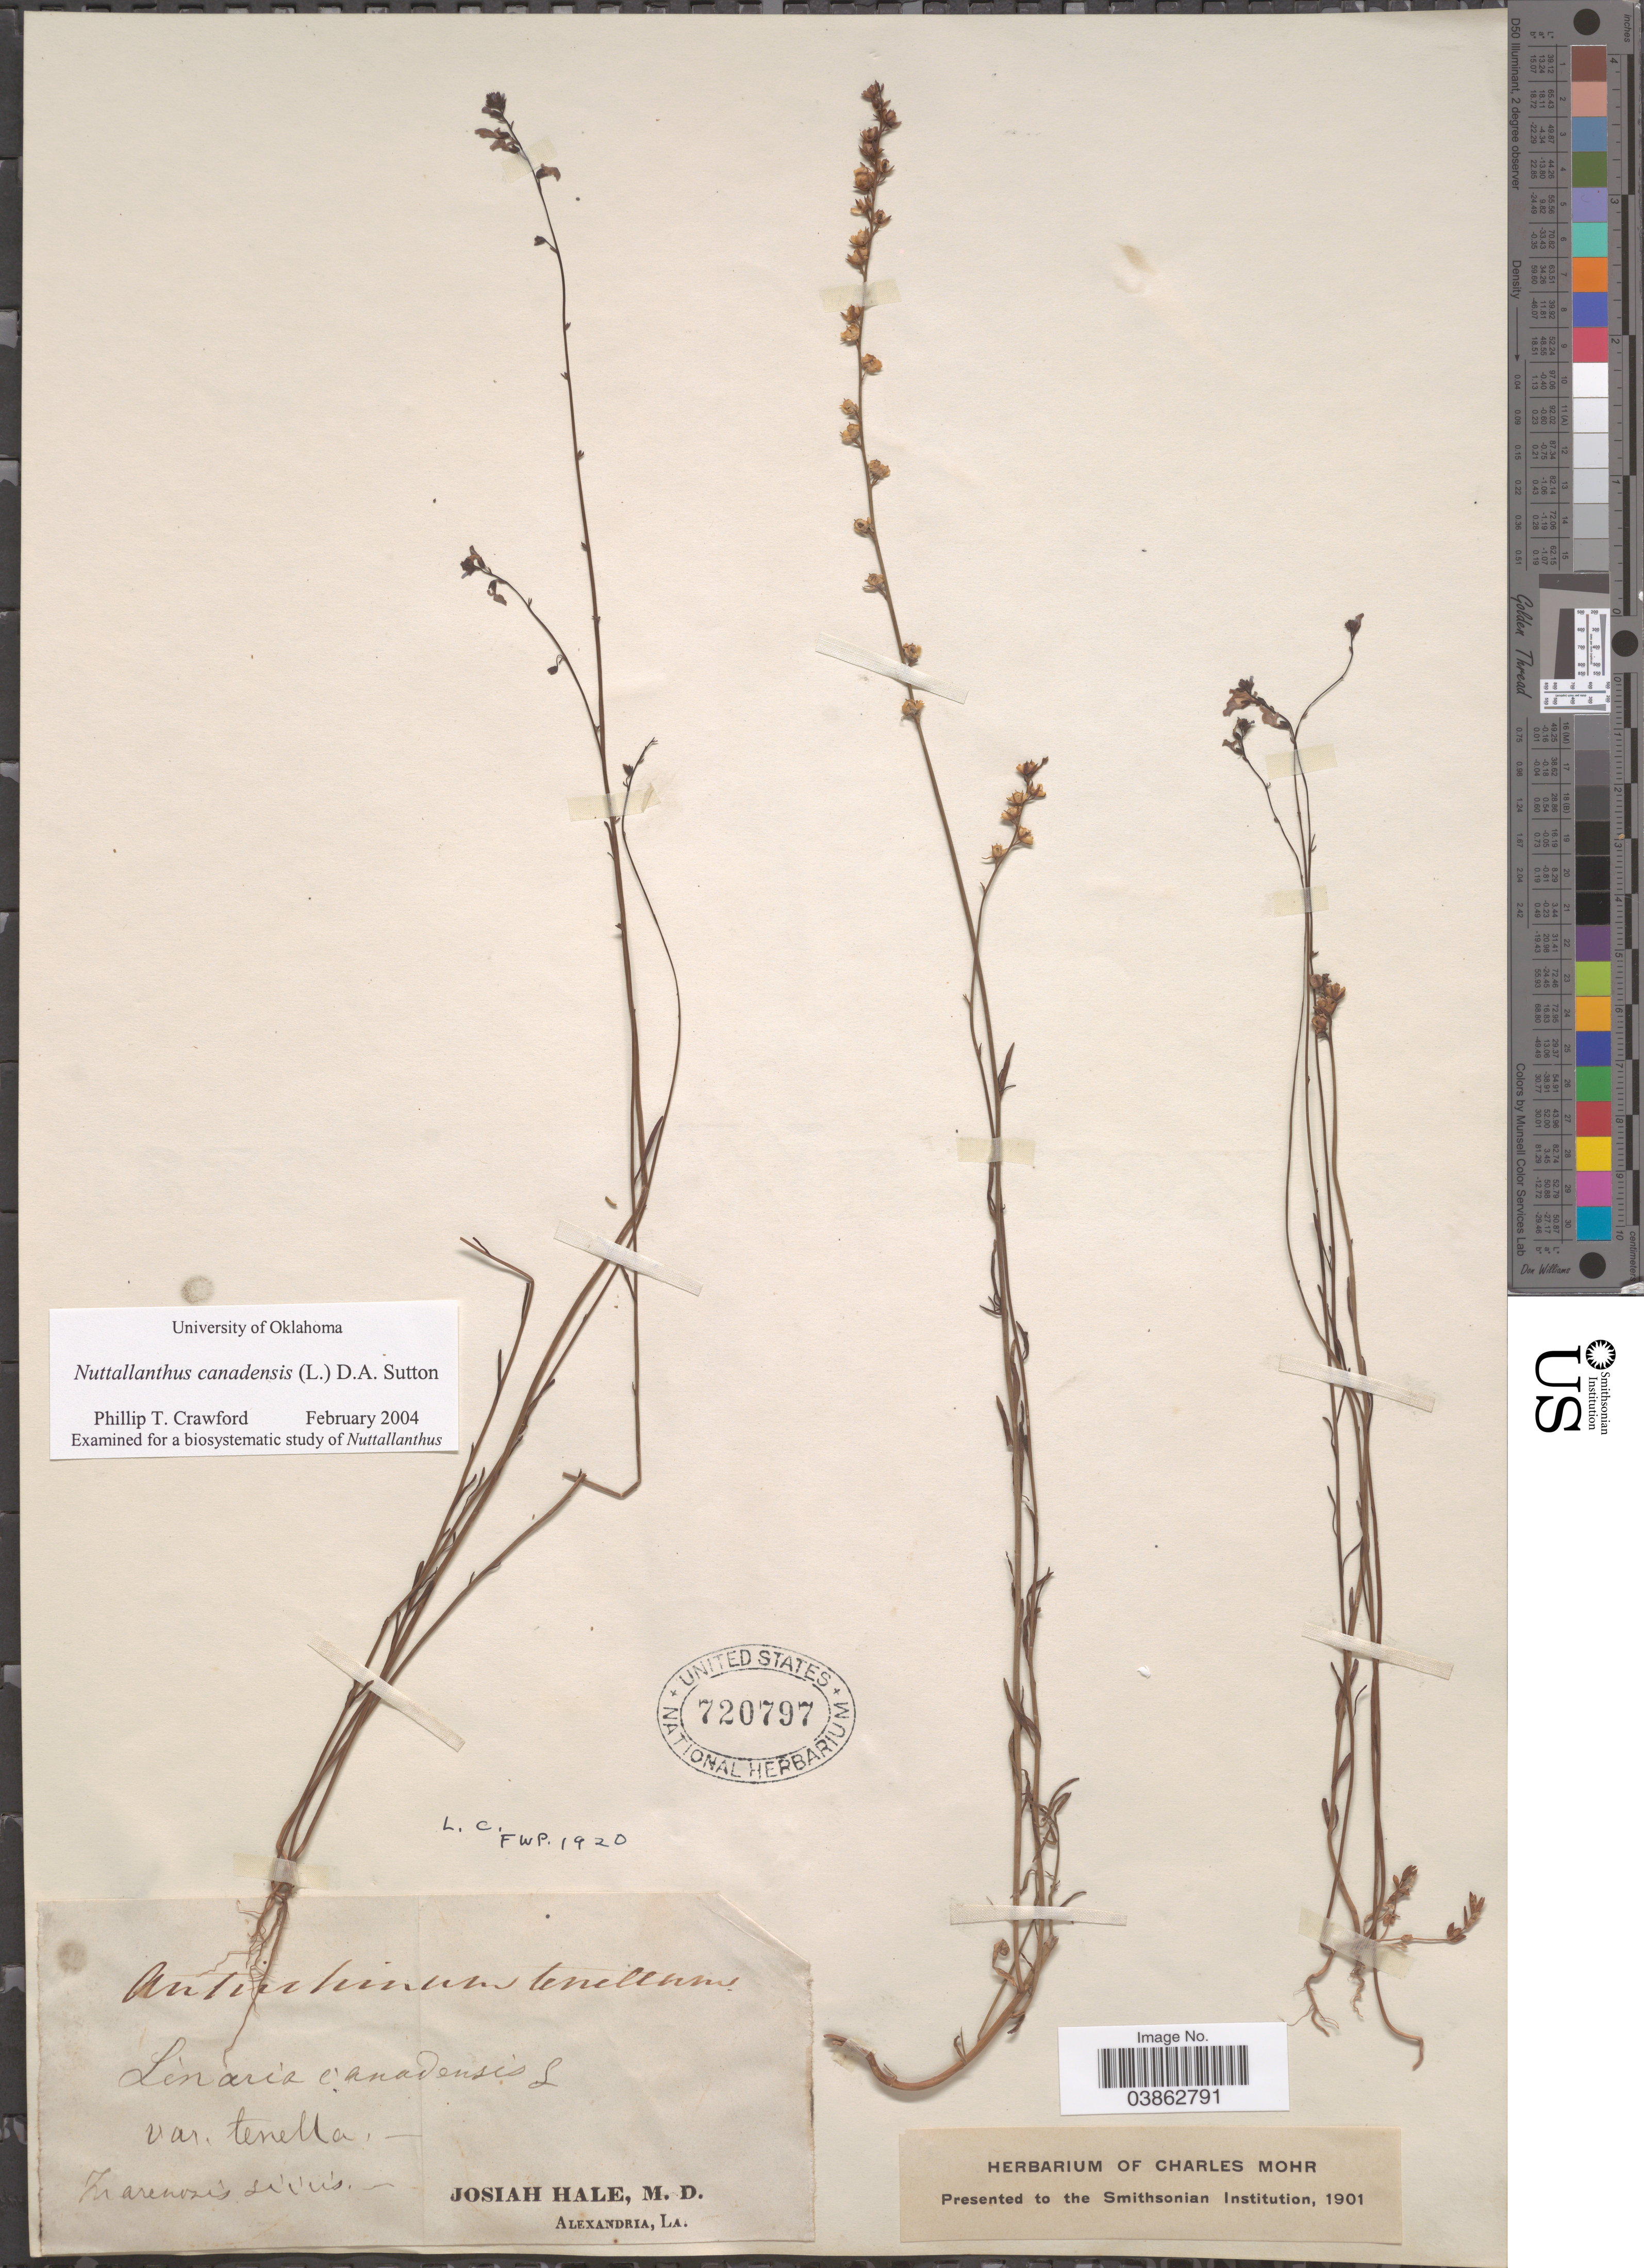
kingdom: Plantae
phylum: Tracheophyta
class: Magnoliopsida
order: Lamiales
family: Plantaginaceae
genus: Linaria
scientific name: Linaria canadensis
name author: (L.) Dum. Cours.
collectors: J. Hale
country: United States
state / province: Louisiana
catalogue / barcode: US 720797